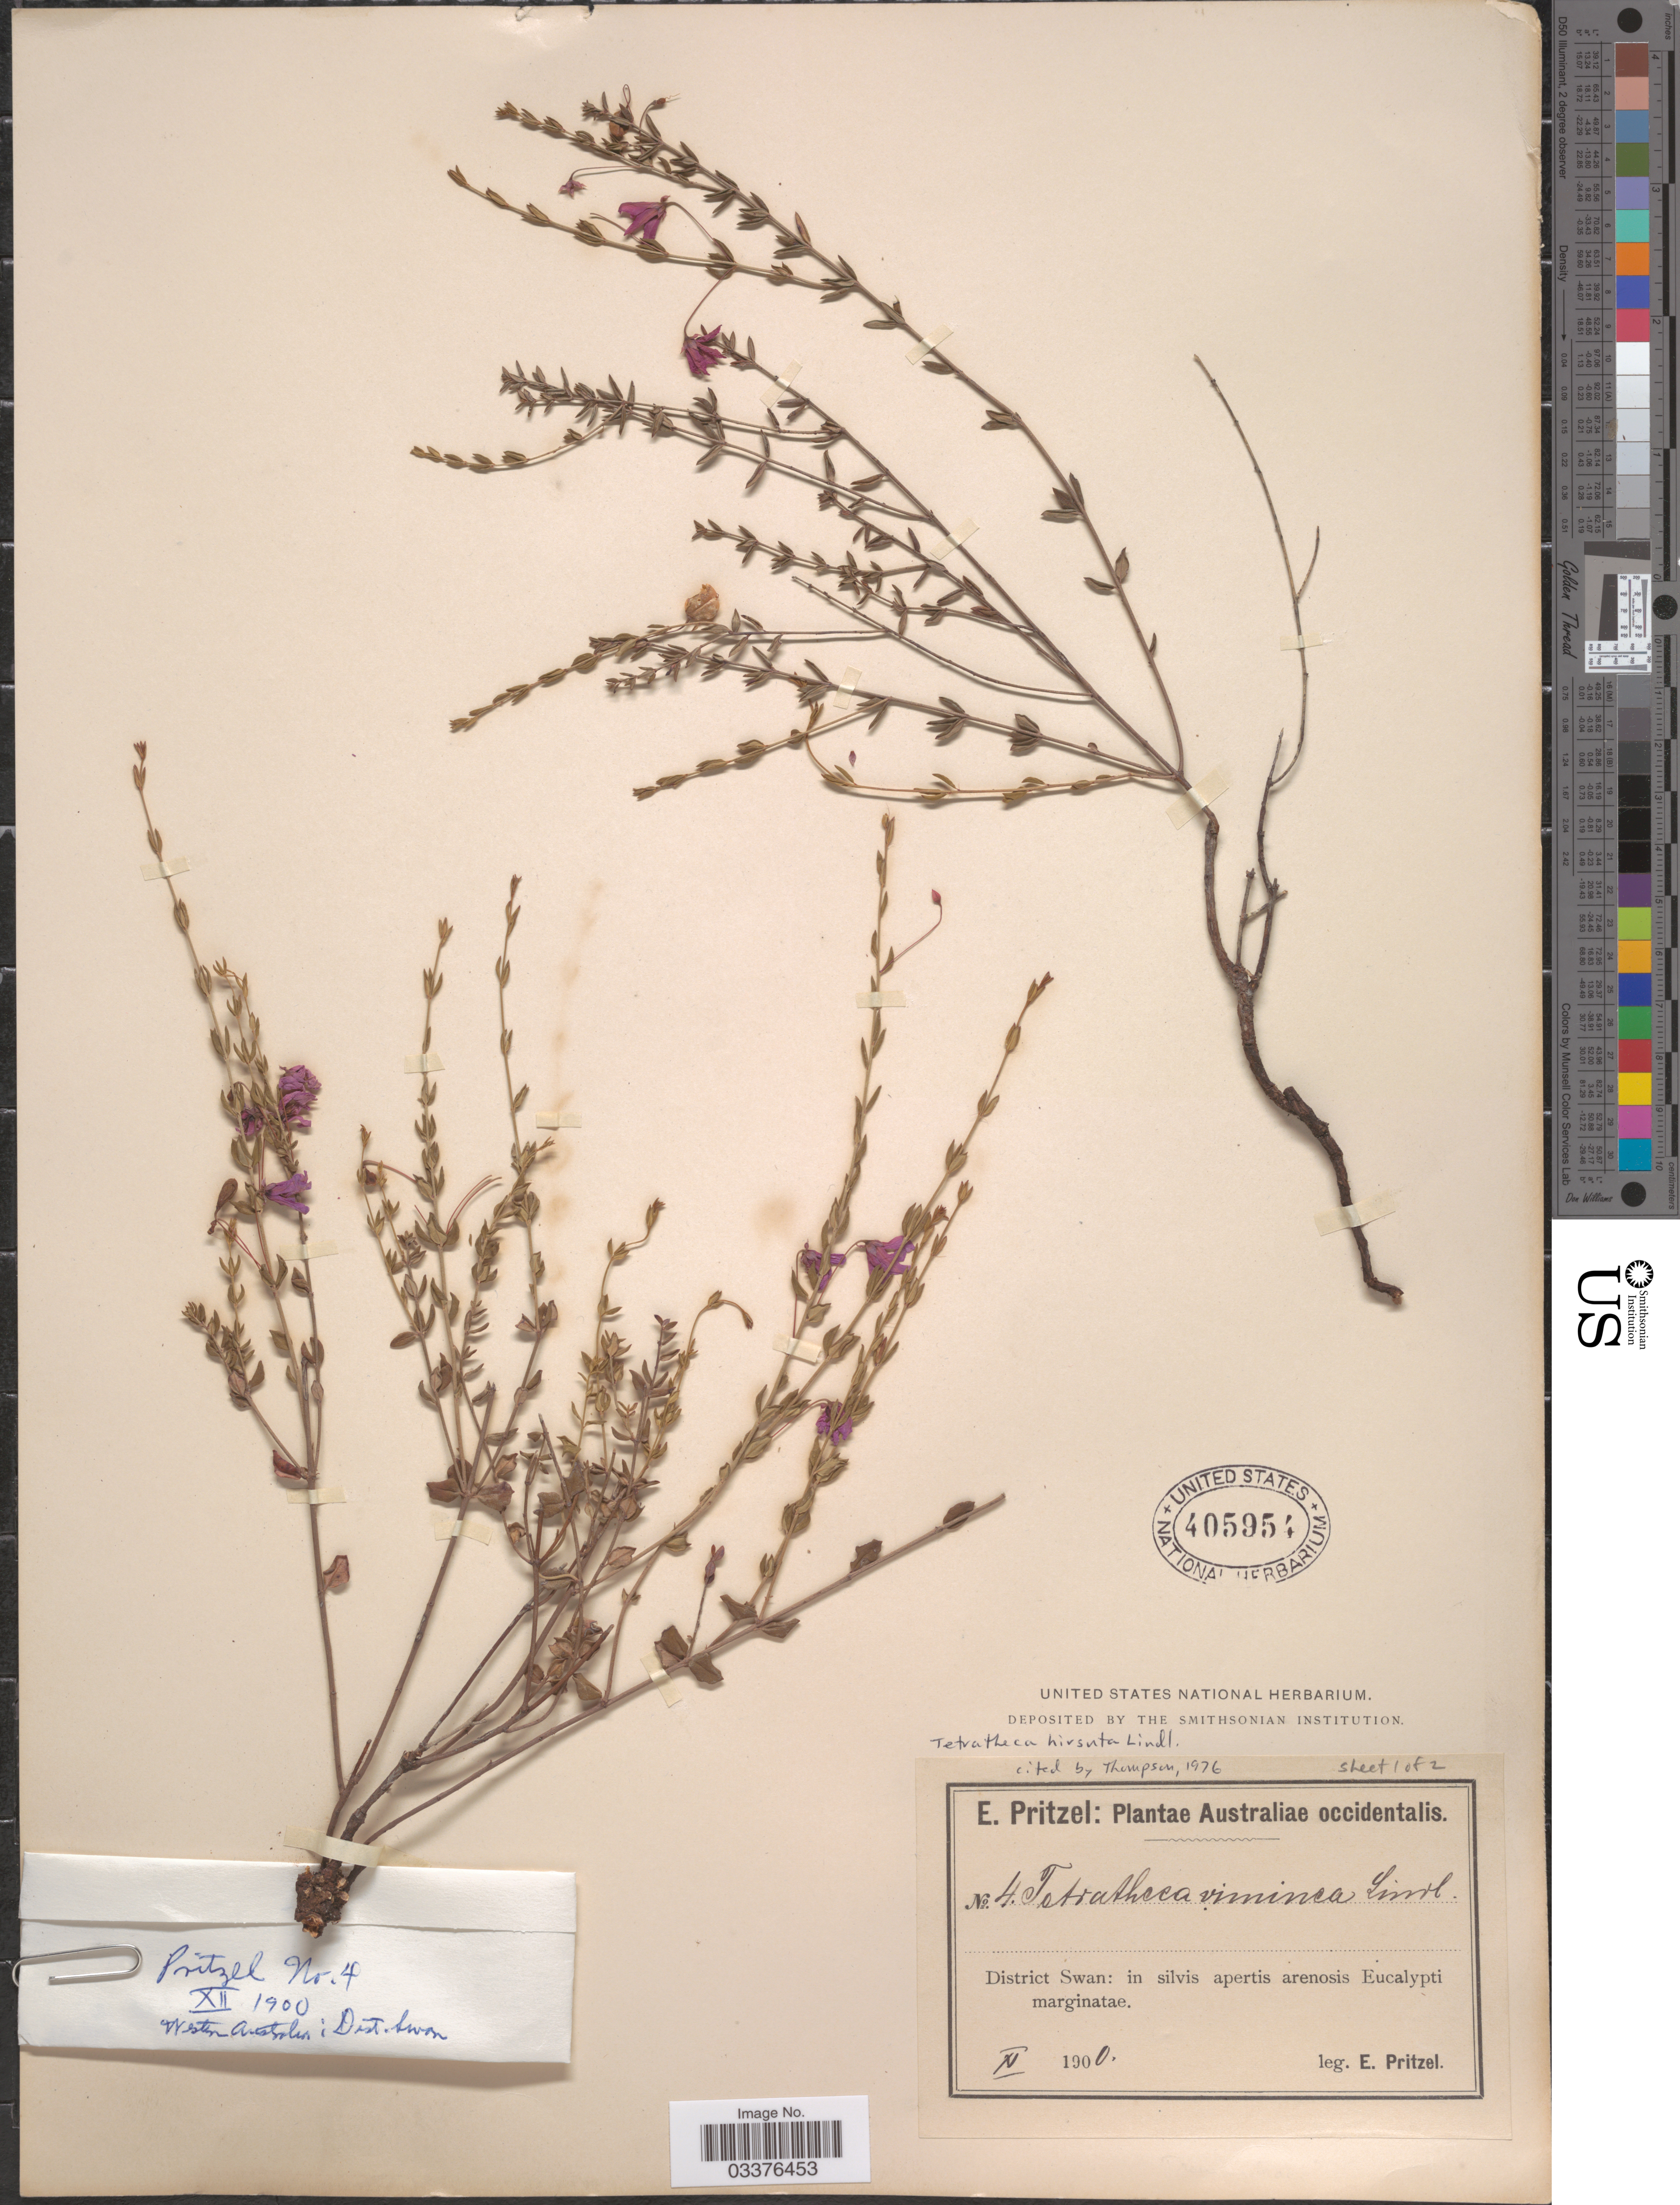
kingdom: Plantae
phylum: Tracheophyta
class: Magnoliopsida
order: Oxalidales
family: Elaeocarpaceae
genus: Tetratheca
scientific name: Tetratheca hirsuta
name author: Lindl.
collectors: E. G. Pritzel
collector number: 4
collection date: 1900-11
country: Australia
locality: Australiae occidentalis. District Swan.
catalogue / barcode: US 405954